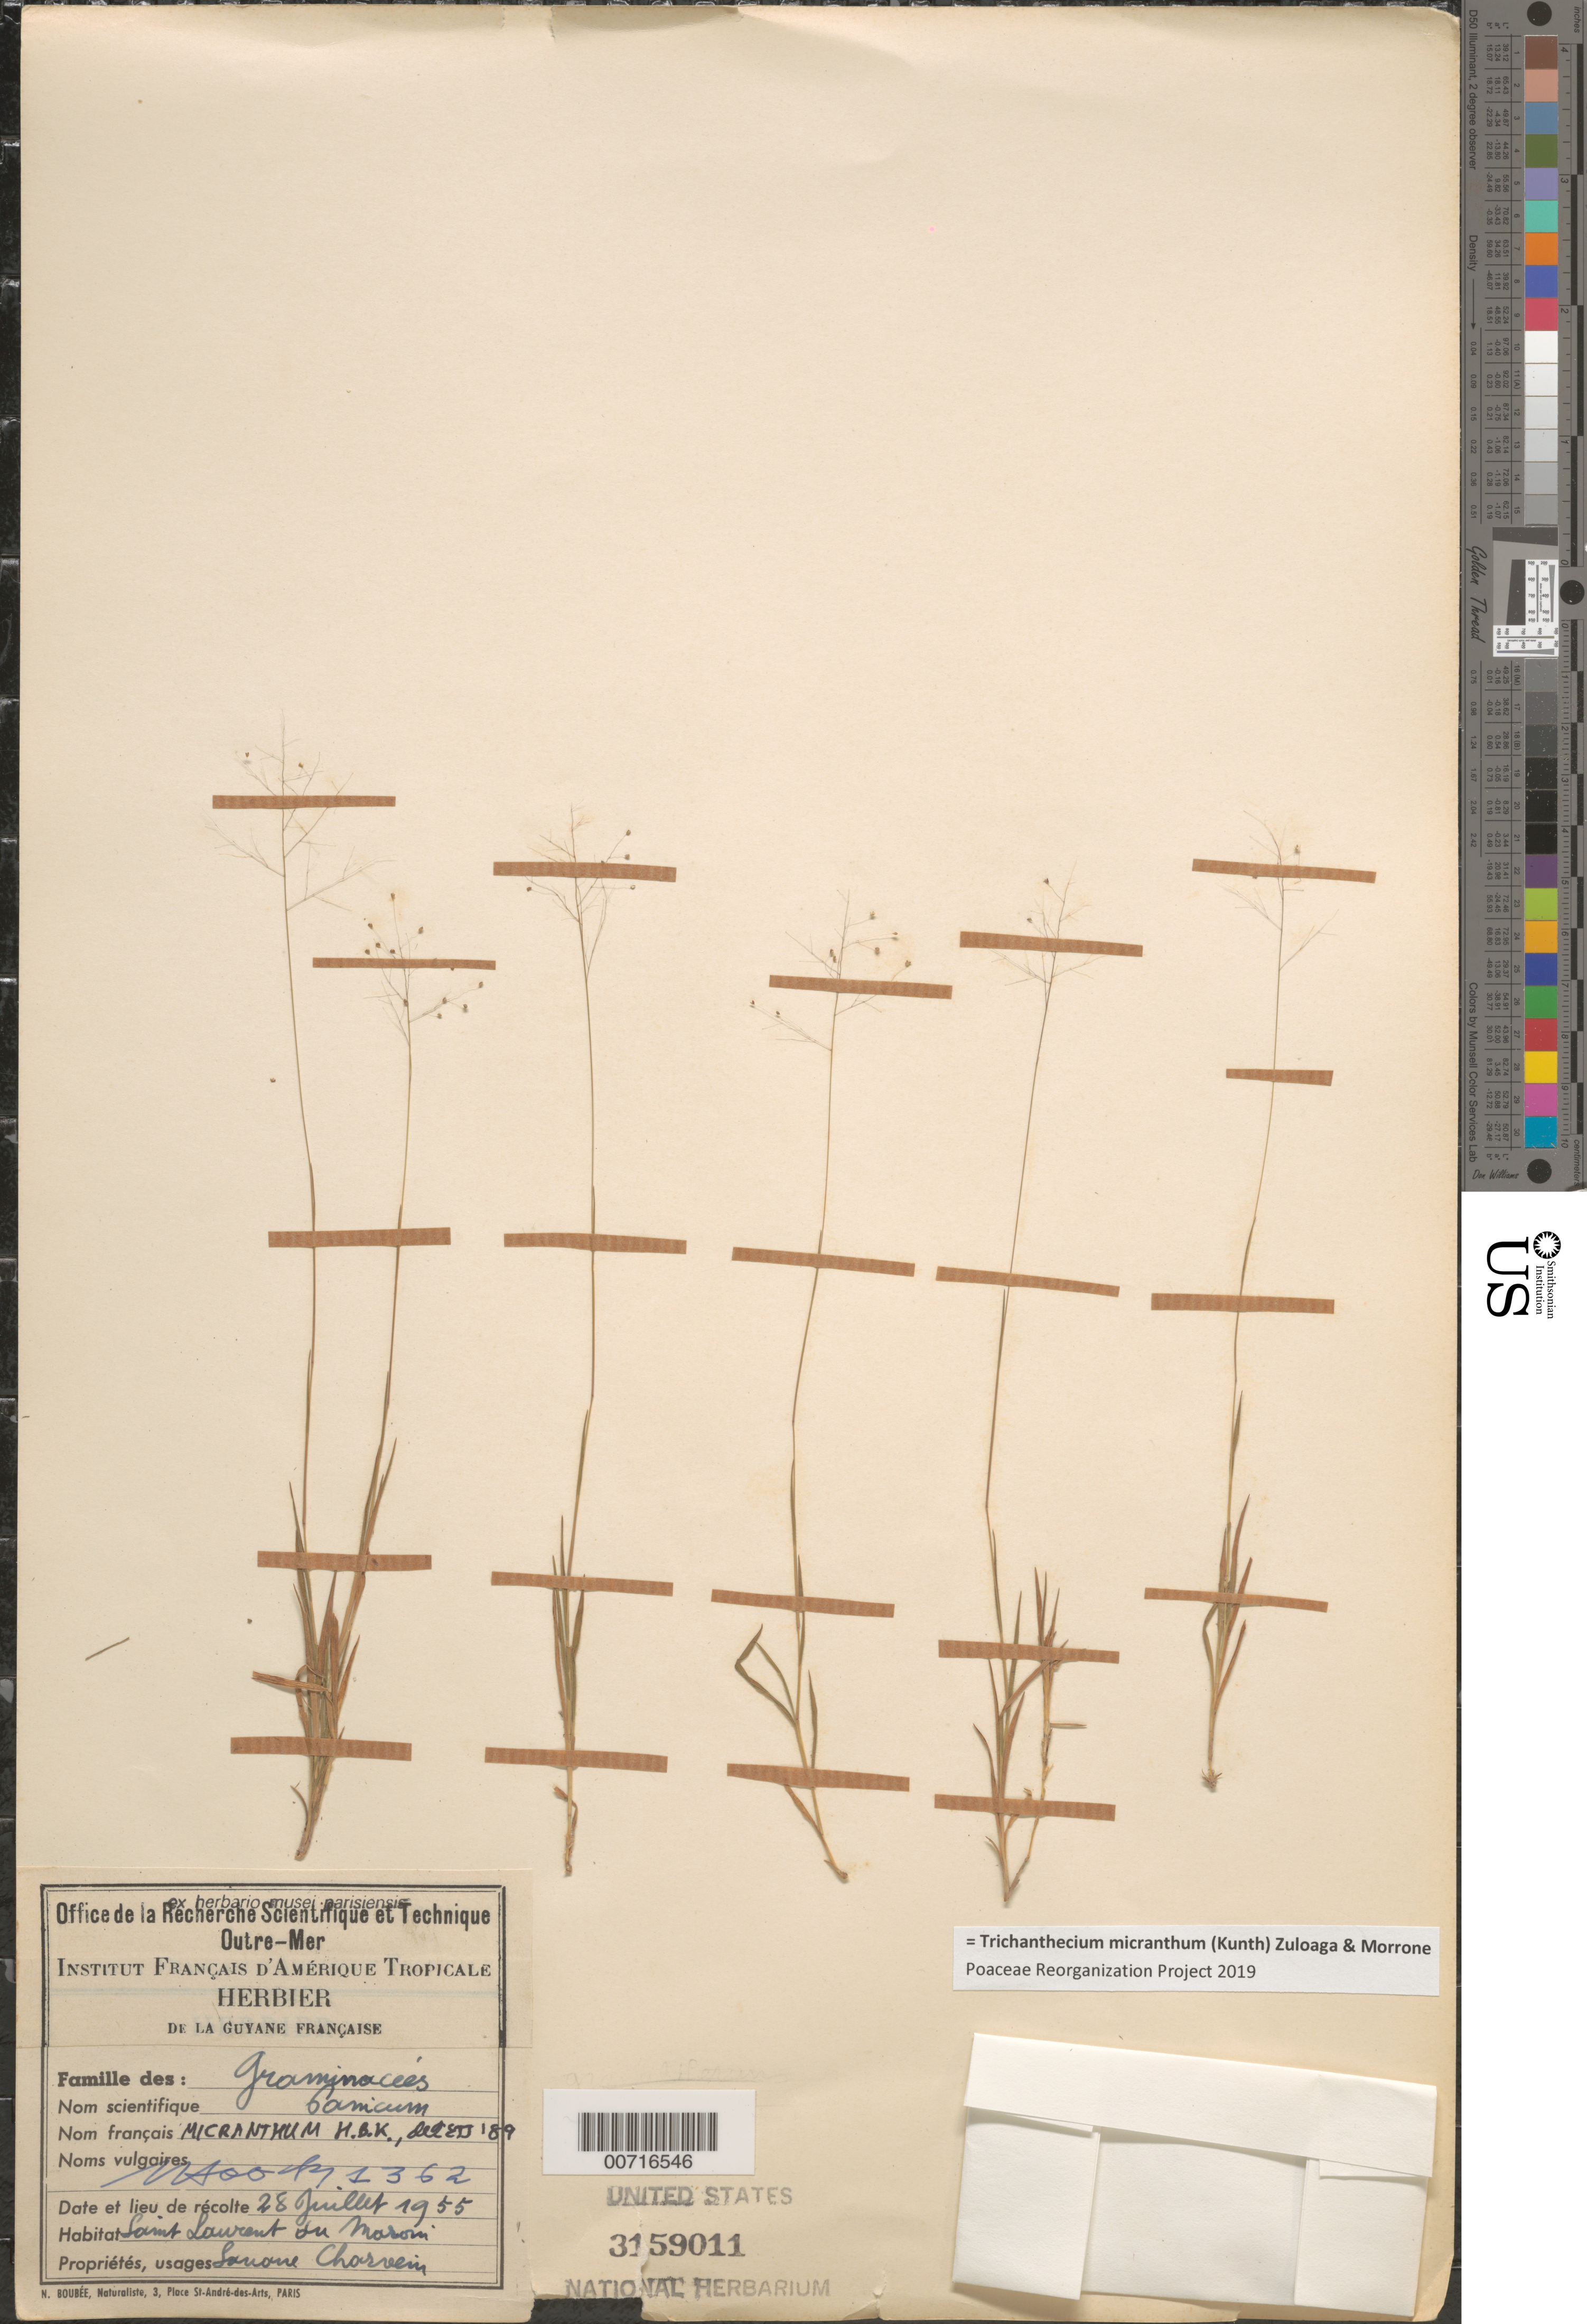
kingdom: Plantae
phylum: Tracheophyta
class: Liliopsida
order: Poales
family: Poaceae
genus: Trichanthecium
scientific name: Trichanthecium micranthum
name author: (Kunth) Zuloaga & Morrone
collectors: N. Hoock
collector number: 1362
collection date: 1955-07-28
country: French Guiana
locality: Saint Laurent du Maroni. Savane Charvein.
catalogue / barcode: US 3159011